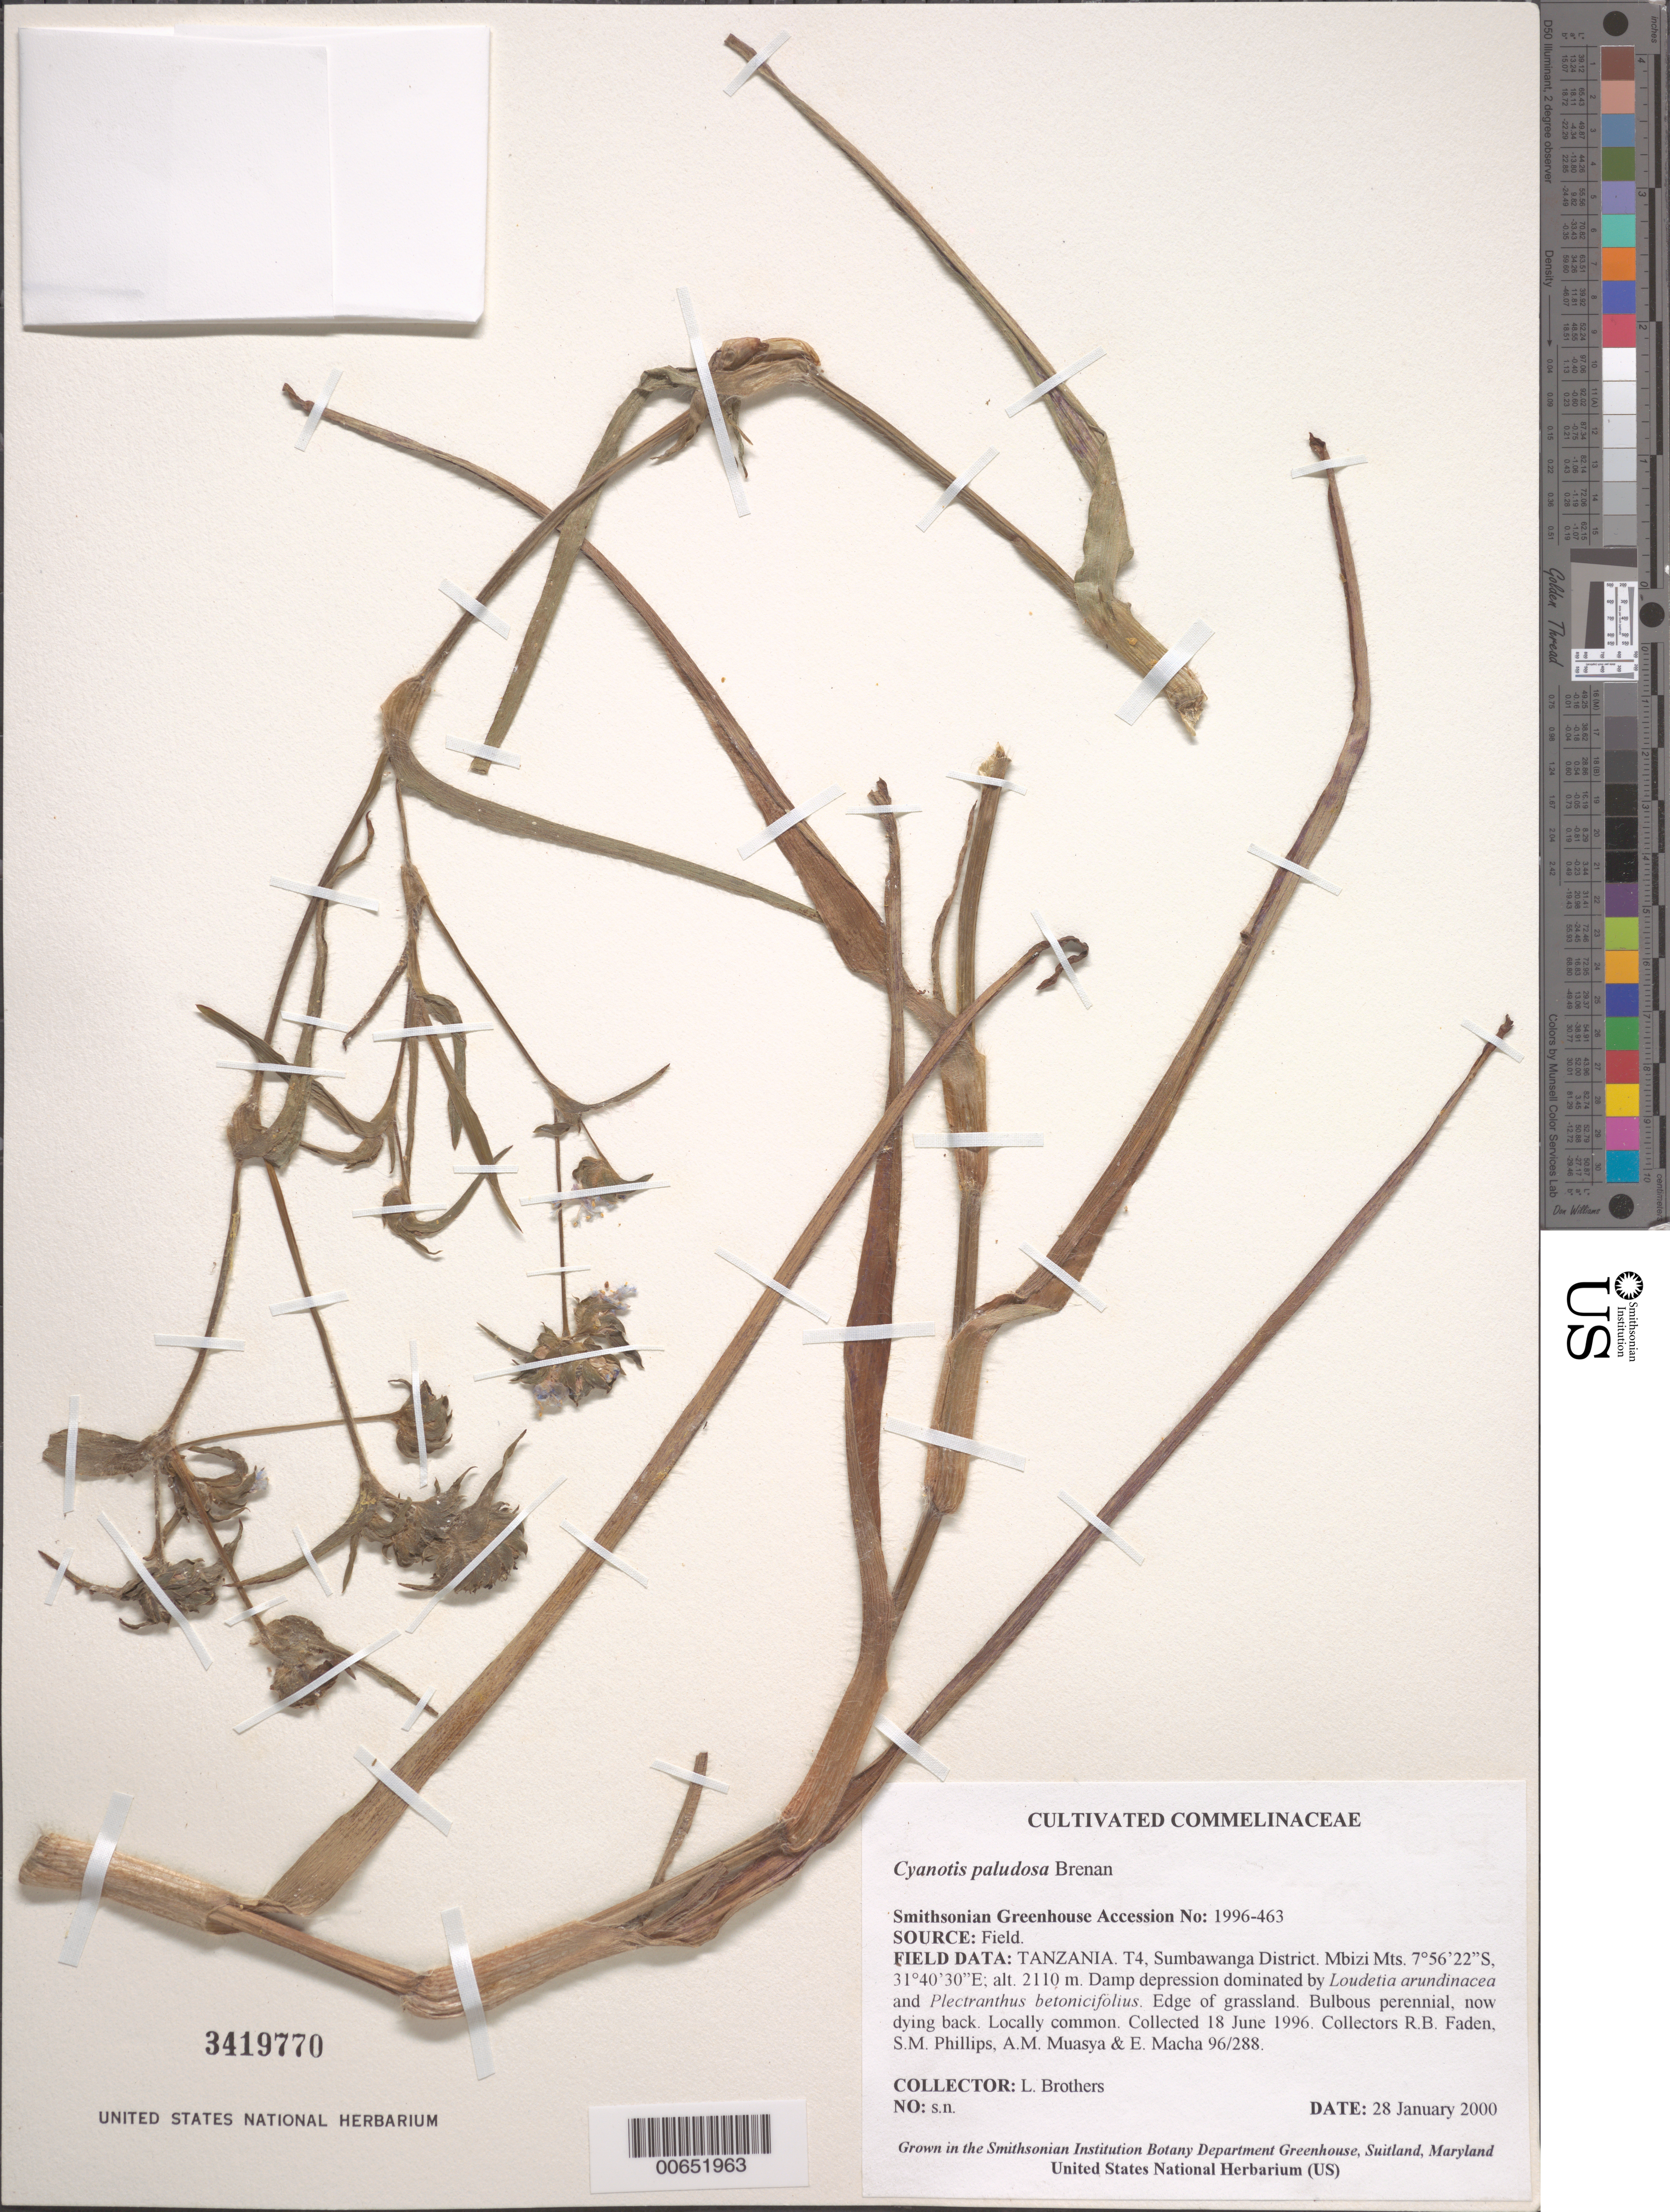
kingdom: Plantae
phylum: Tracheophyta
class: Liliopsida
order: Commelinales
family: Commelinaceae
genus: Cyanotis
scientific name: Cyanotis paludosa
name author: Brenan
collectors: L. E. Brothers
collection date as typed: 28 01 2000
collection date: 2000-01-28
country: United States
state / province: Maryland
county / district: Charles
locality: Smithsonian greenhouse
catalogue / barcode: US 3419770